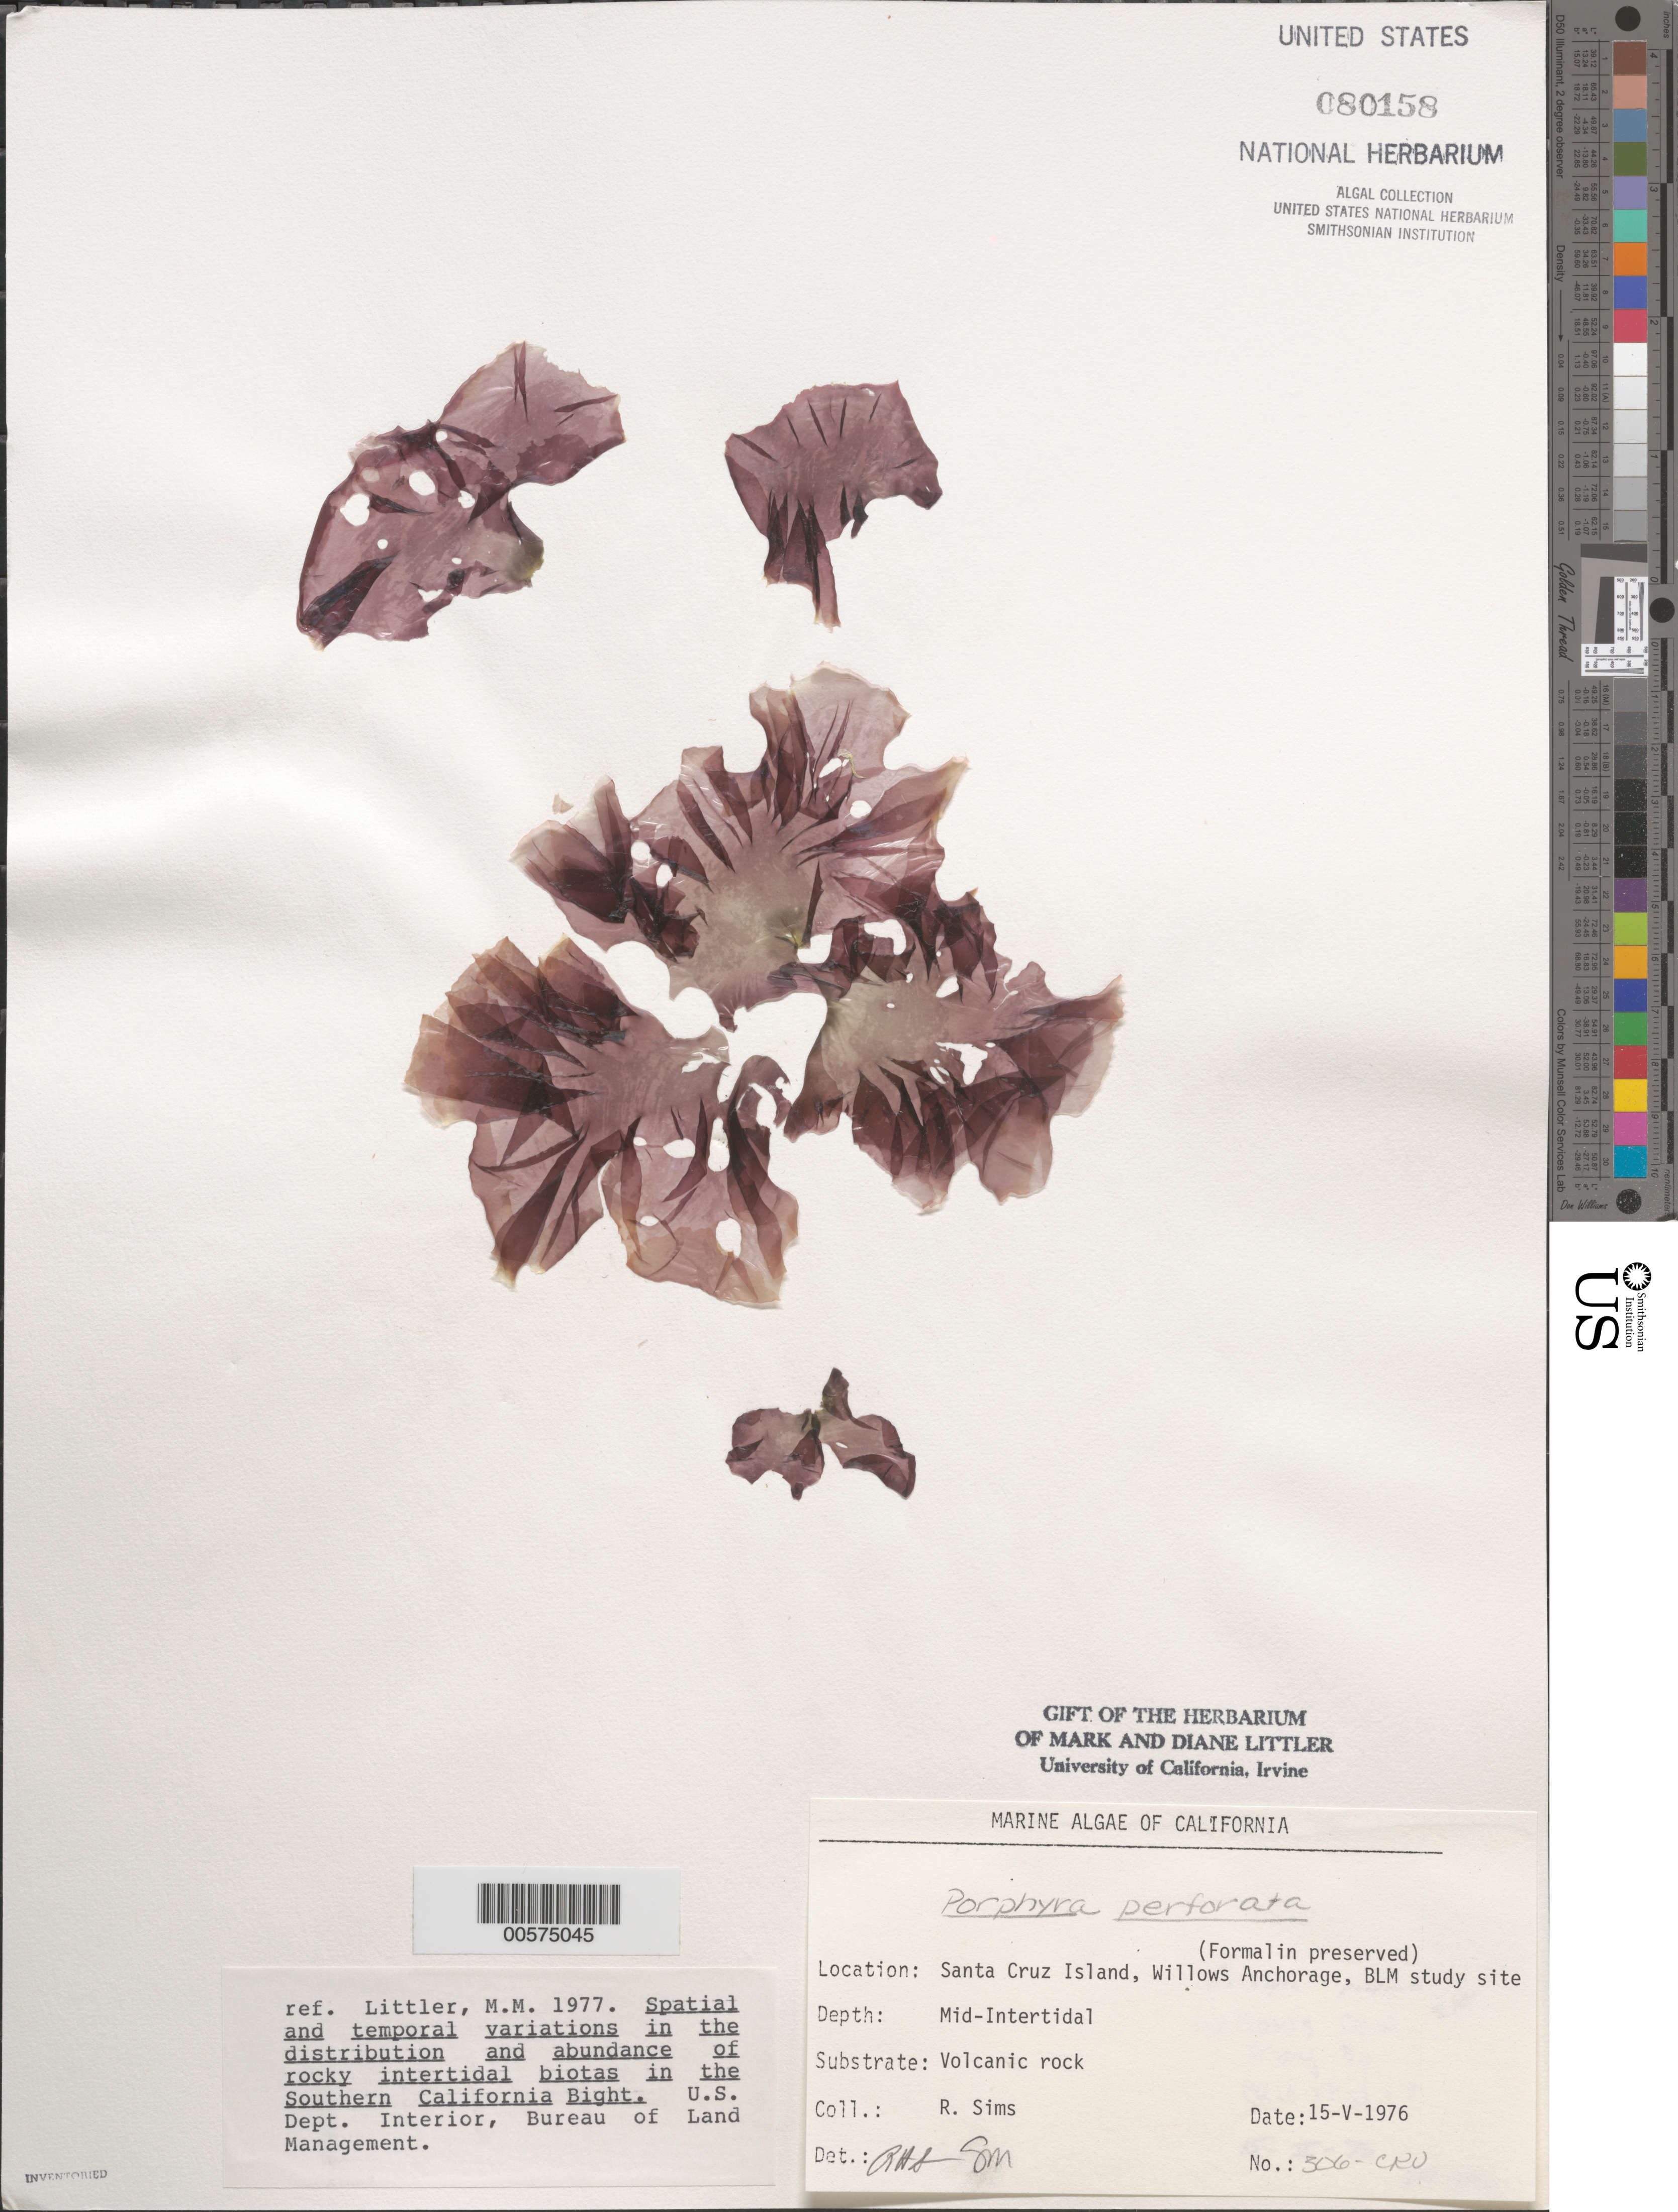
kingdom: Plantae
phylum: Rhodophyta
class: Bangiophyceae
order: Bangiales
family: Bangiaceae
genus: Pyropia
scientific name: Pyropia perforata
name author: (J. Agardh) S.C. Lindstrom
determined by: Algae name updating Project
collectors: R. H. Sims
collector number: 306-cru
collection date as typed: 15 May 1976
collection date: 1976-05-15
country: United States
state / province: California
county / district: Santa Barbara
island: Santa Cruz Island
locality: Willows Anchorage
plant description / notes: BLM-SOCALBIGHT Rocky Intertidal Survey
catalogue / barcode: US 80158